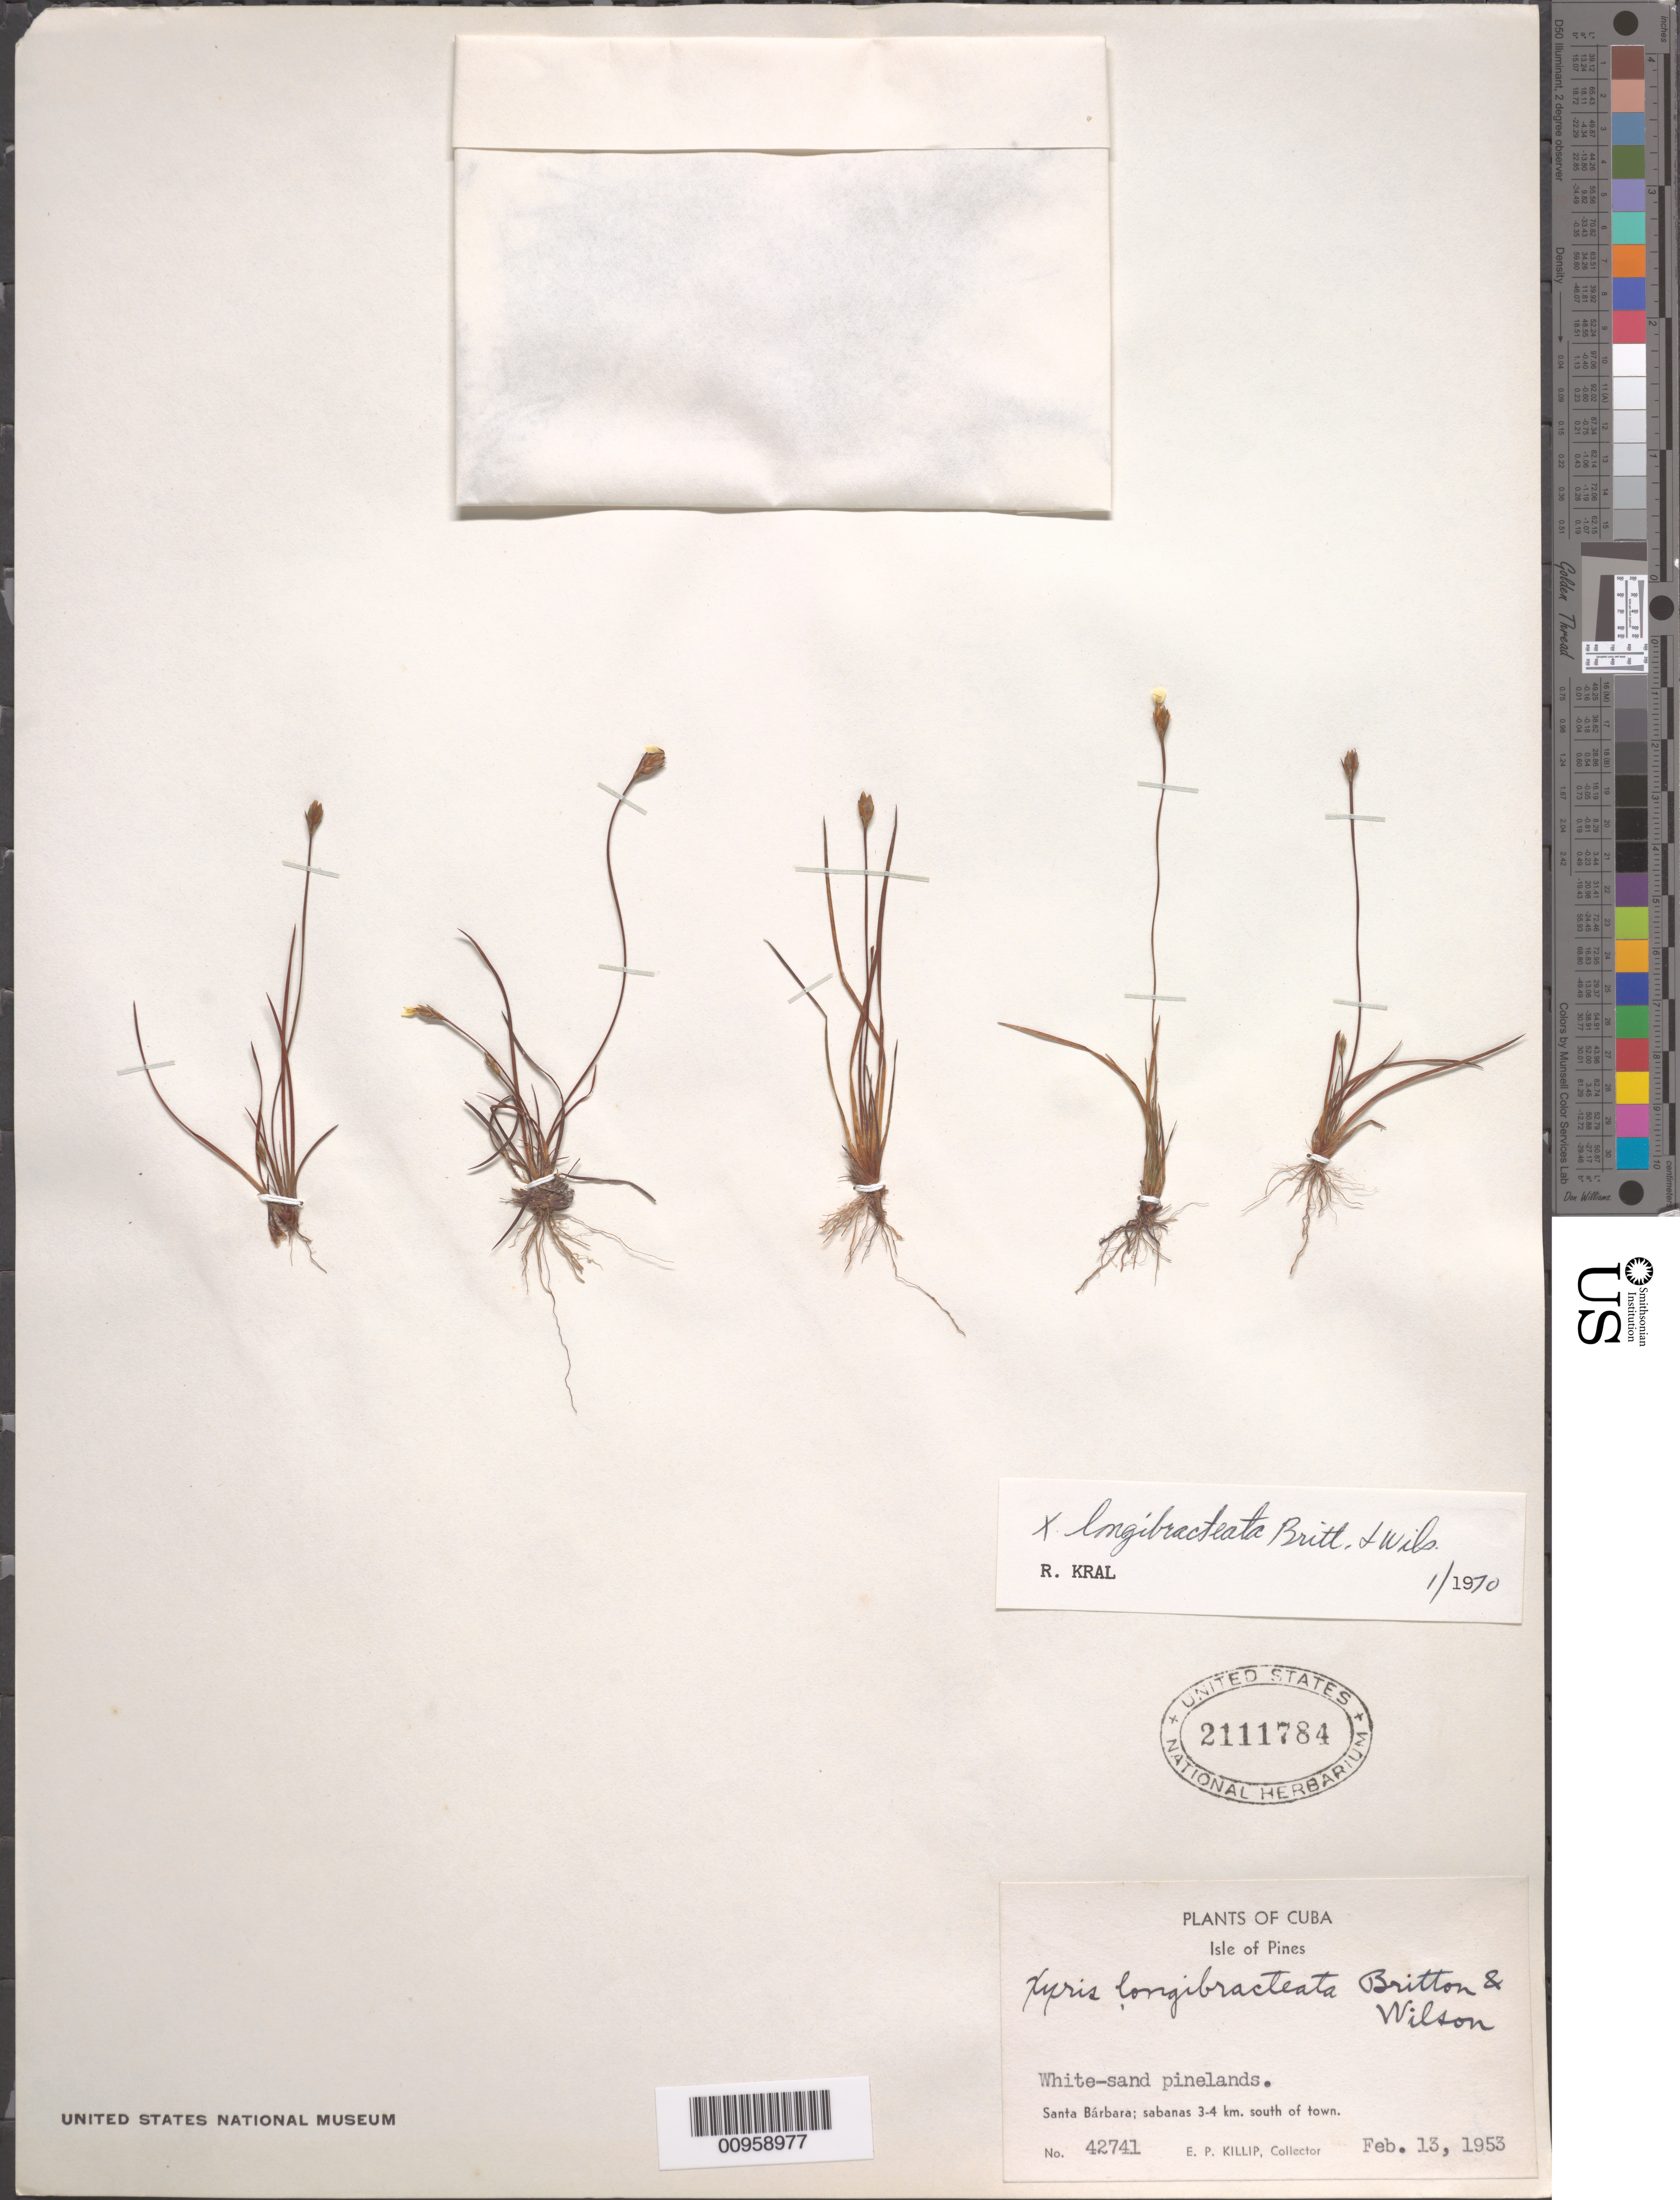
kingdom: Plantae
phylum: Tracheophyta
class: Liliopsida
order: Poales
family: Xyridaceae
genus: Xyris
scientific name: Xyris longibracteata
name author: Britton & P. Wilson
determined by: Kral, Robert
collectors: E. P. Killip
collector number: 42741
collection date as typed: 13 Feb 1953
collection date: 1953-02-13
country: Cuba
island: Isla de la Juventud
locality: Isle of Pines, Santa Bárbara, 3-4 km south of town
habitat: White-sand pinelands; sabanas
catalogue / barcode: US 2111784